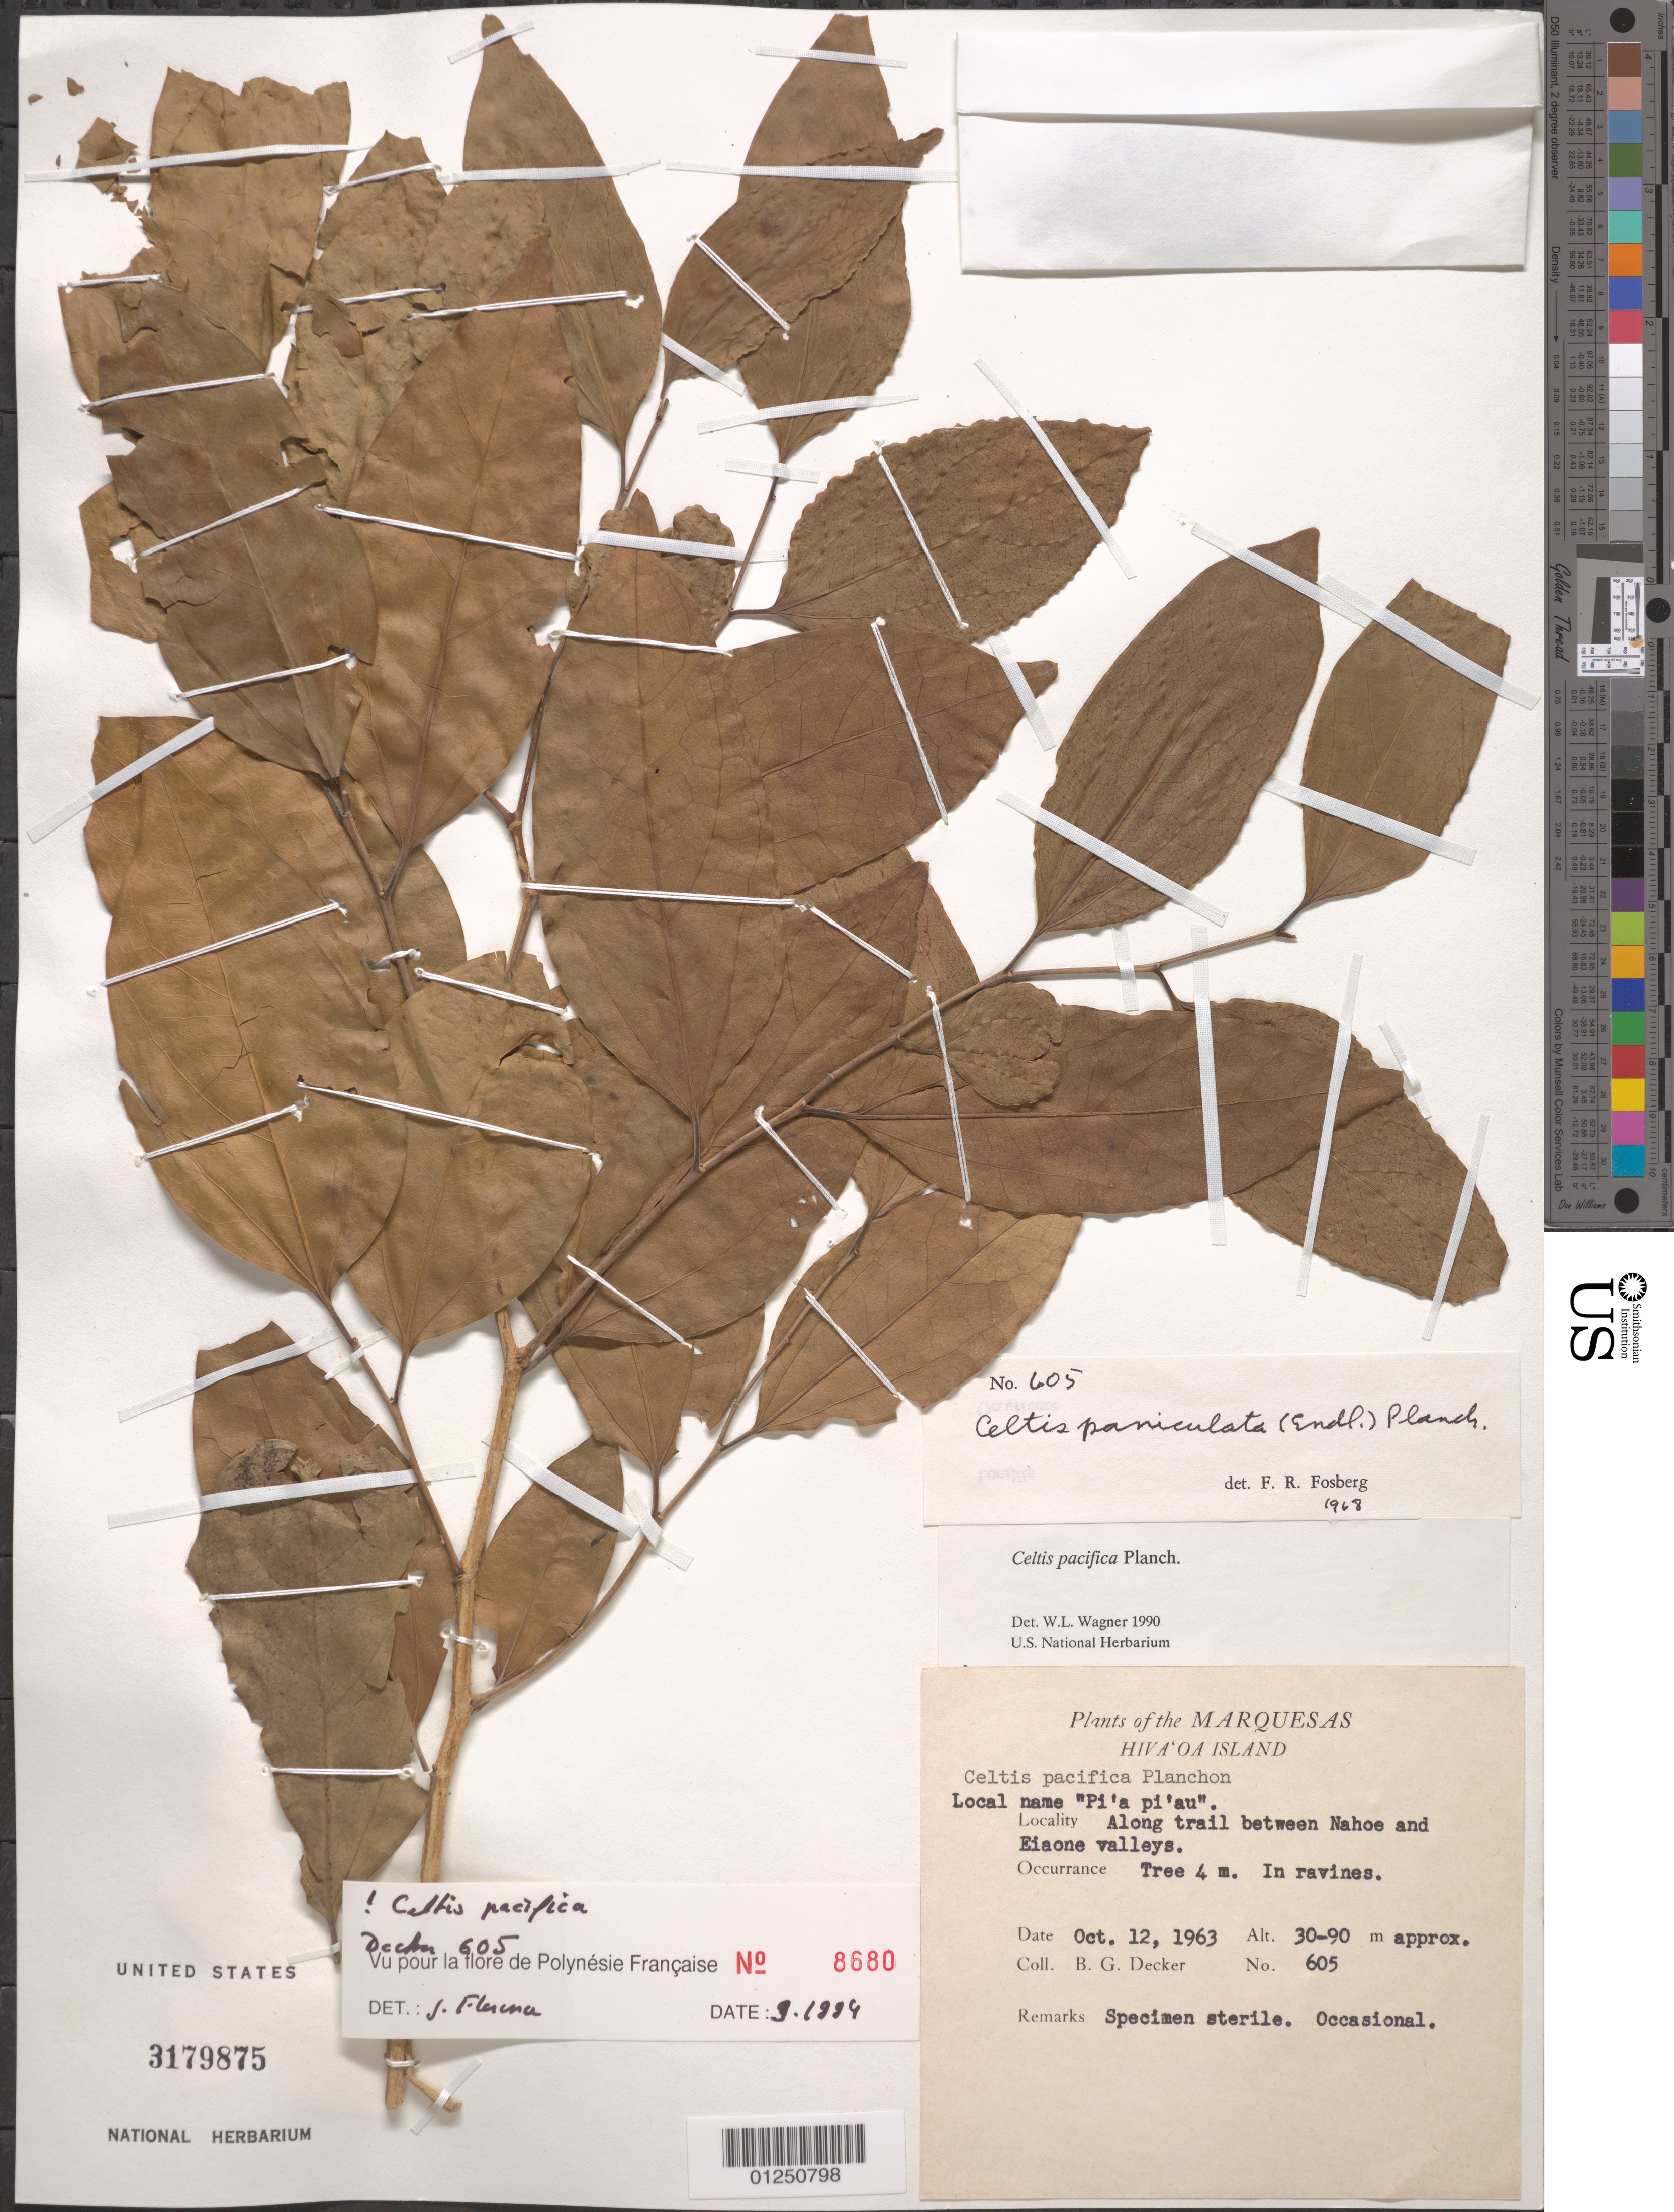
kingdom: Plantae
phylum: Tracheophyta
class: Magnoliopsida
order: Rosales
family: Cannabaceae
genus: Celtis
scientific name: Celtis pacifica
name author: Planch.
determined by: Wagner, W. L., (BOT), Smithsonian Institution - National Museum of Natural History (UNITED STATES)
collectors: B. G. Decker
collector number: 605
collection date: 1963-10-12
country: French Polynesia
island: Hiva Oa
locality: along trail between Nahoe and Eiaone valleys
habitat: In ravines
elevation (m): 30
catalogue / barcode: US 3179875